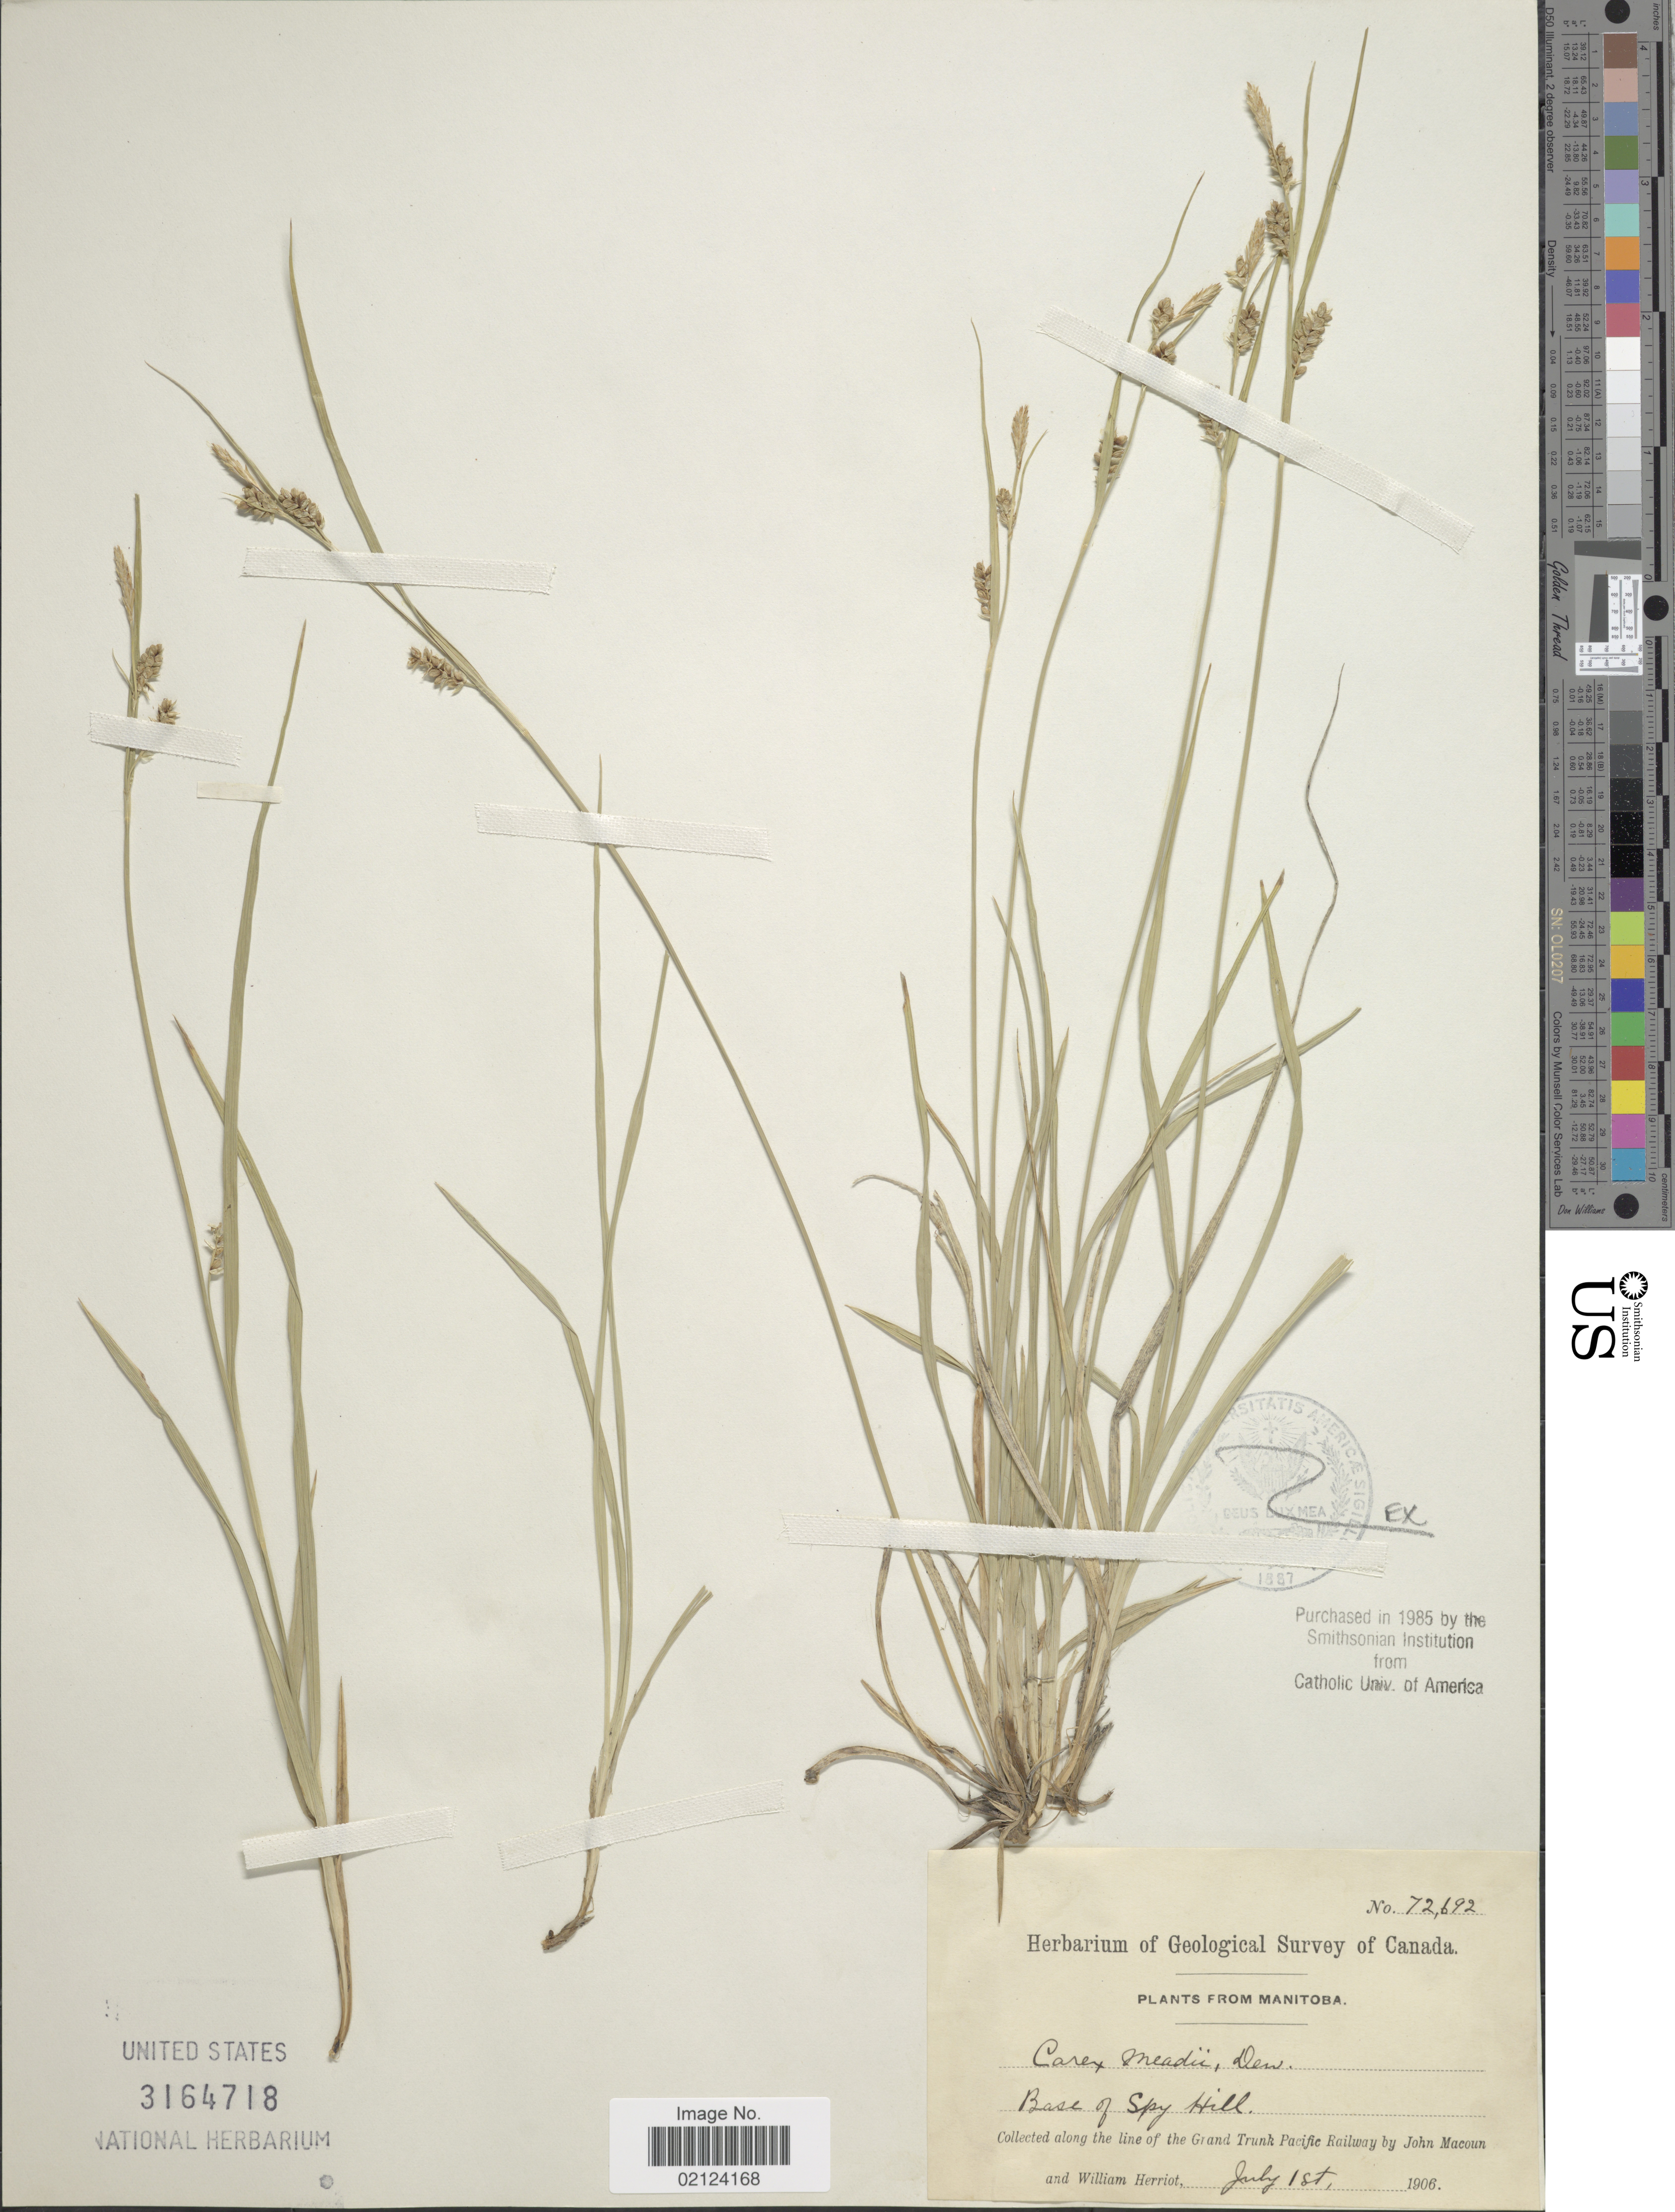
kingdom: Plantae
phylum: Tracheophyta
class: Liliopsida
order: Poales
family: Cyperaceae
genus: Carex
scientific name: Carex meadii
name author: Dewey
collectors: J. Macoun & W. Herriot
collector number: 72692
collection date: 1906-07-01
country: Canada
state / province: Manitoba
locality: Base of Spy Hill, along the line of the Grand Trunk Pacific Railway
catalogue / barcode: US 3164718